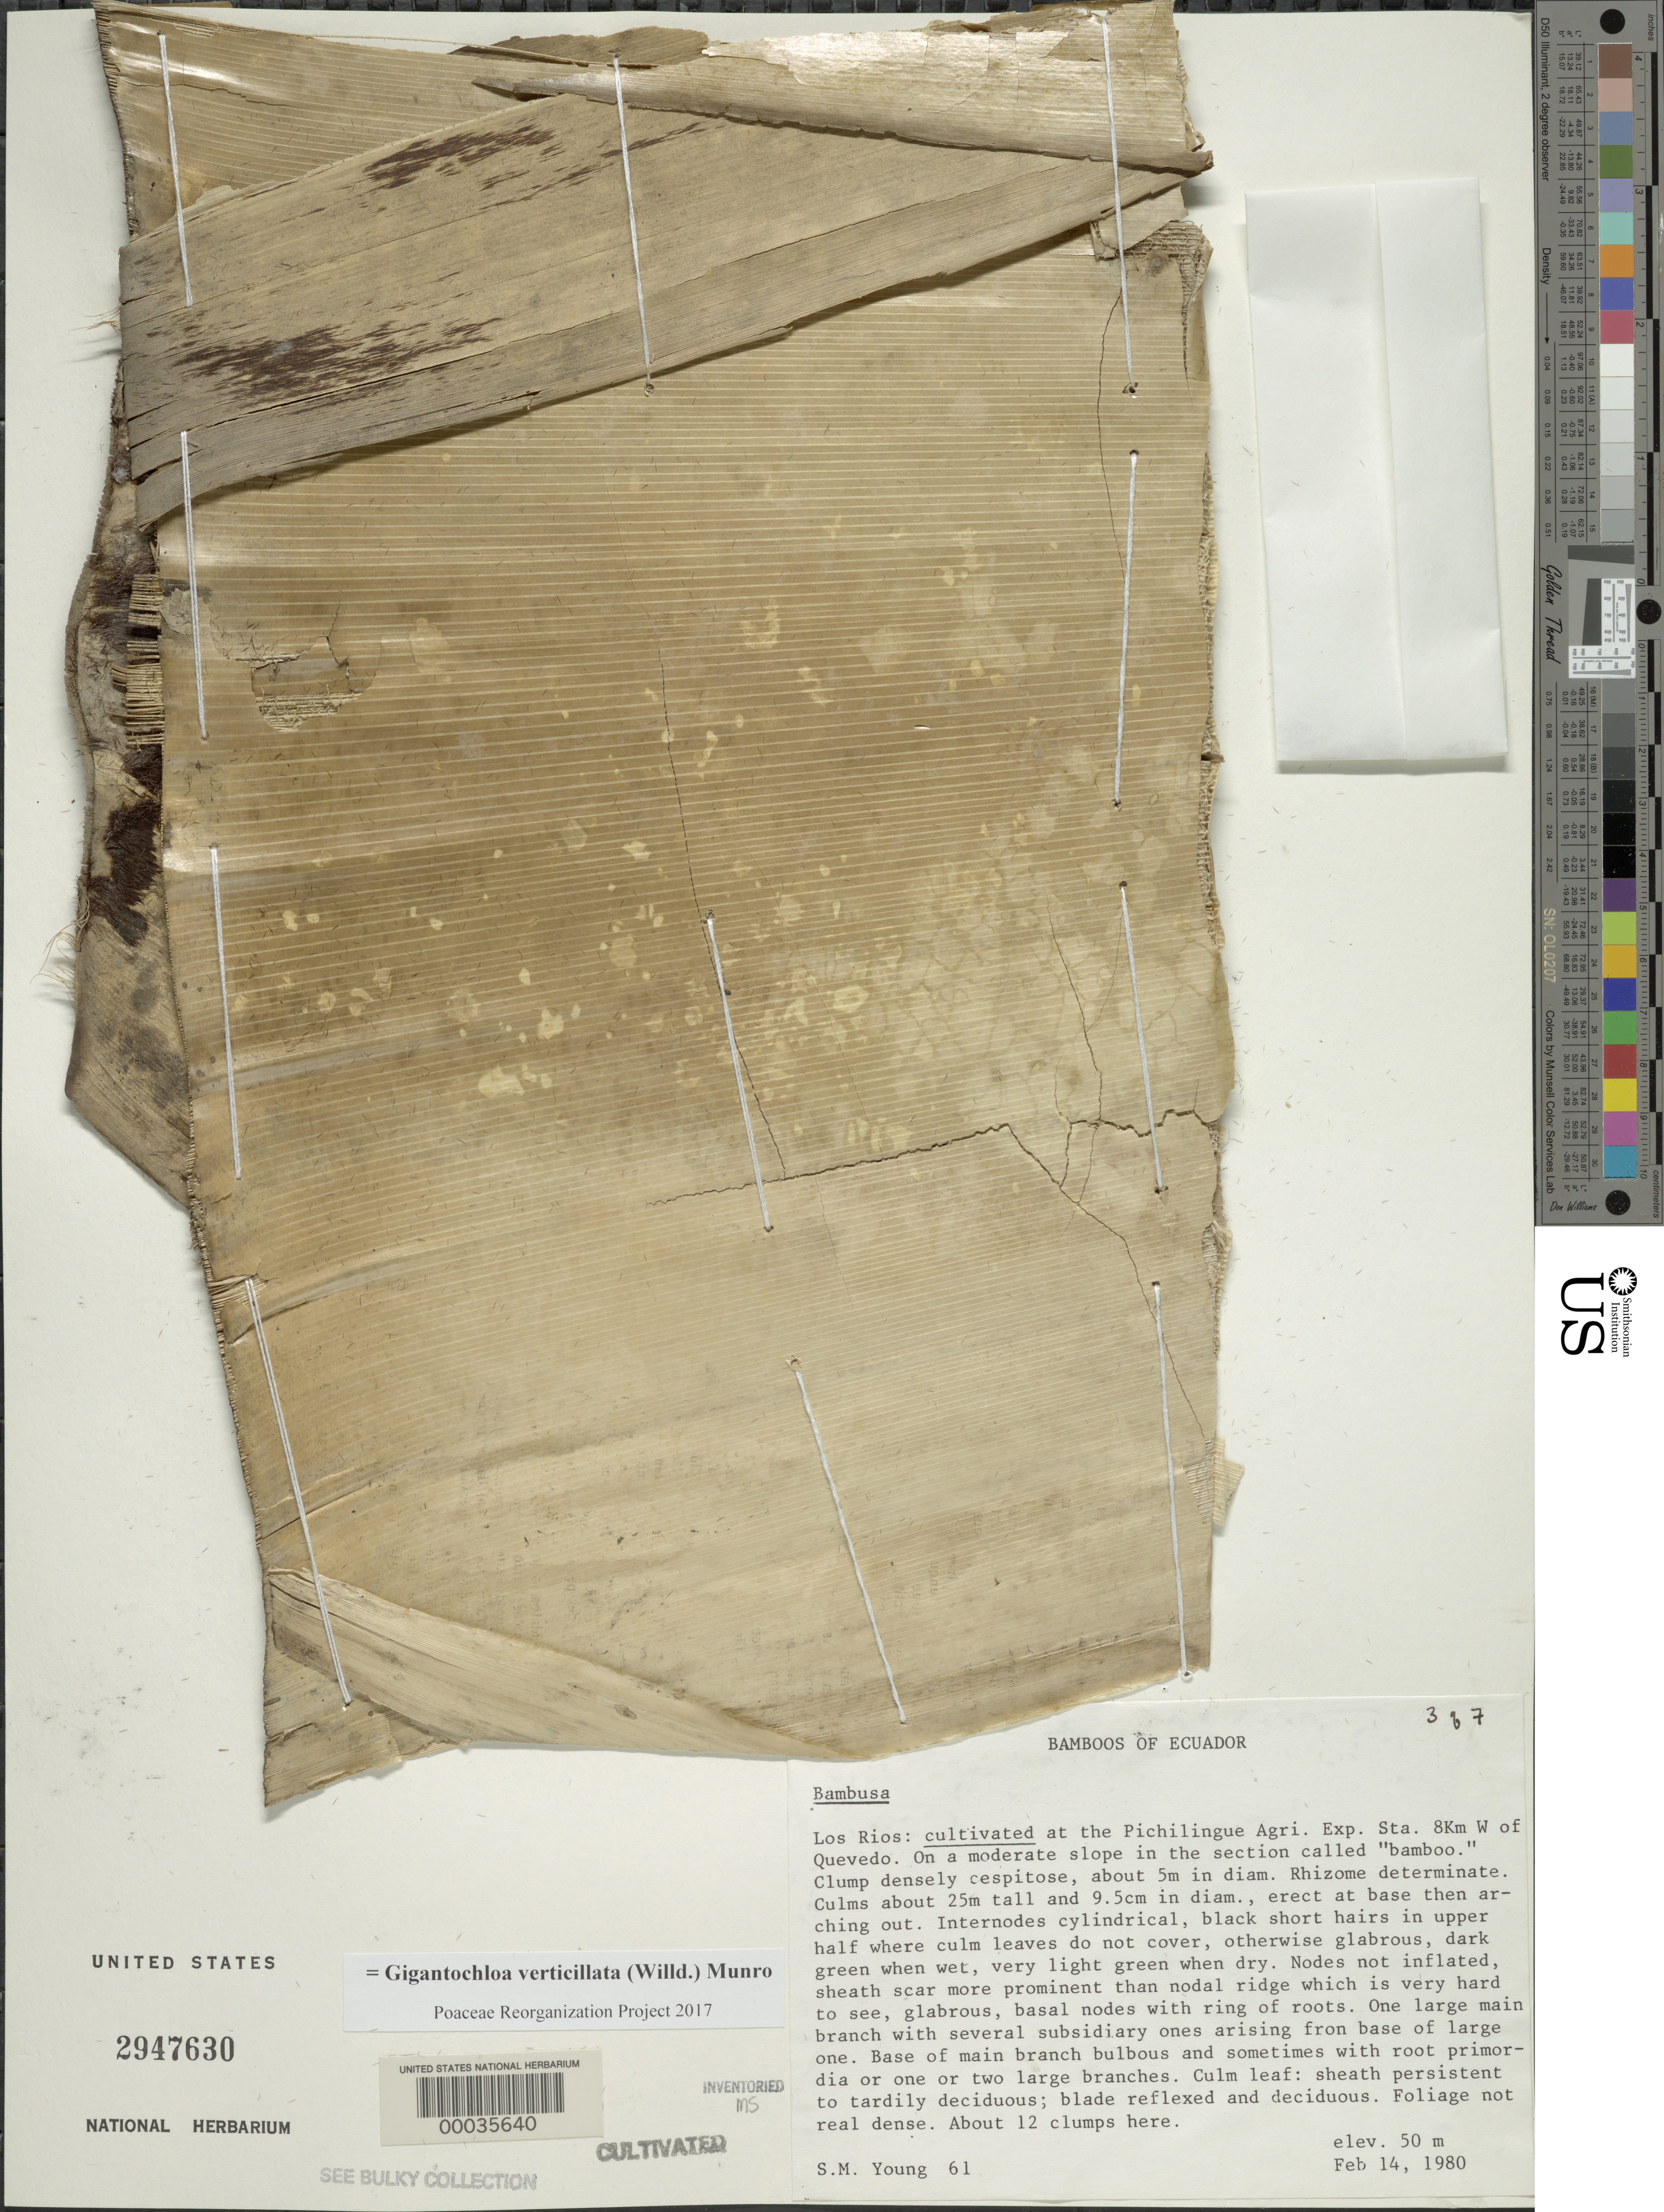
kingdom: Plantae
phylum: Tracheophyta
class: Liliopsida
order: Poales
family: Poaceae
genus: Gigantochloa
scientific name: Gigantochloa verticillata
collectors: S. Young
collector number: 61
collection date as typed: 14 Feb 1980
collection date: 1980-02-14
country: Ecuador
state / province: Los Rios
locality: Pichilingue Agricultural Experimental, Quevedo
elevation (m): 50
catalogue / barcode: US 2947630